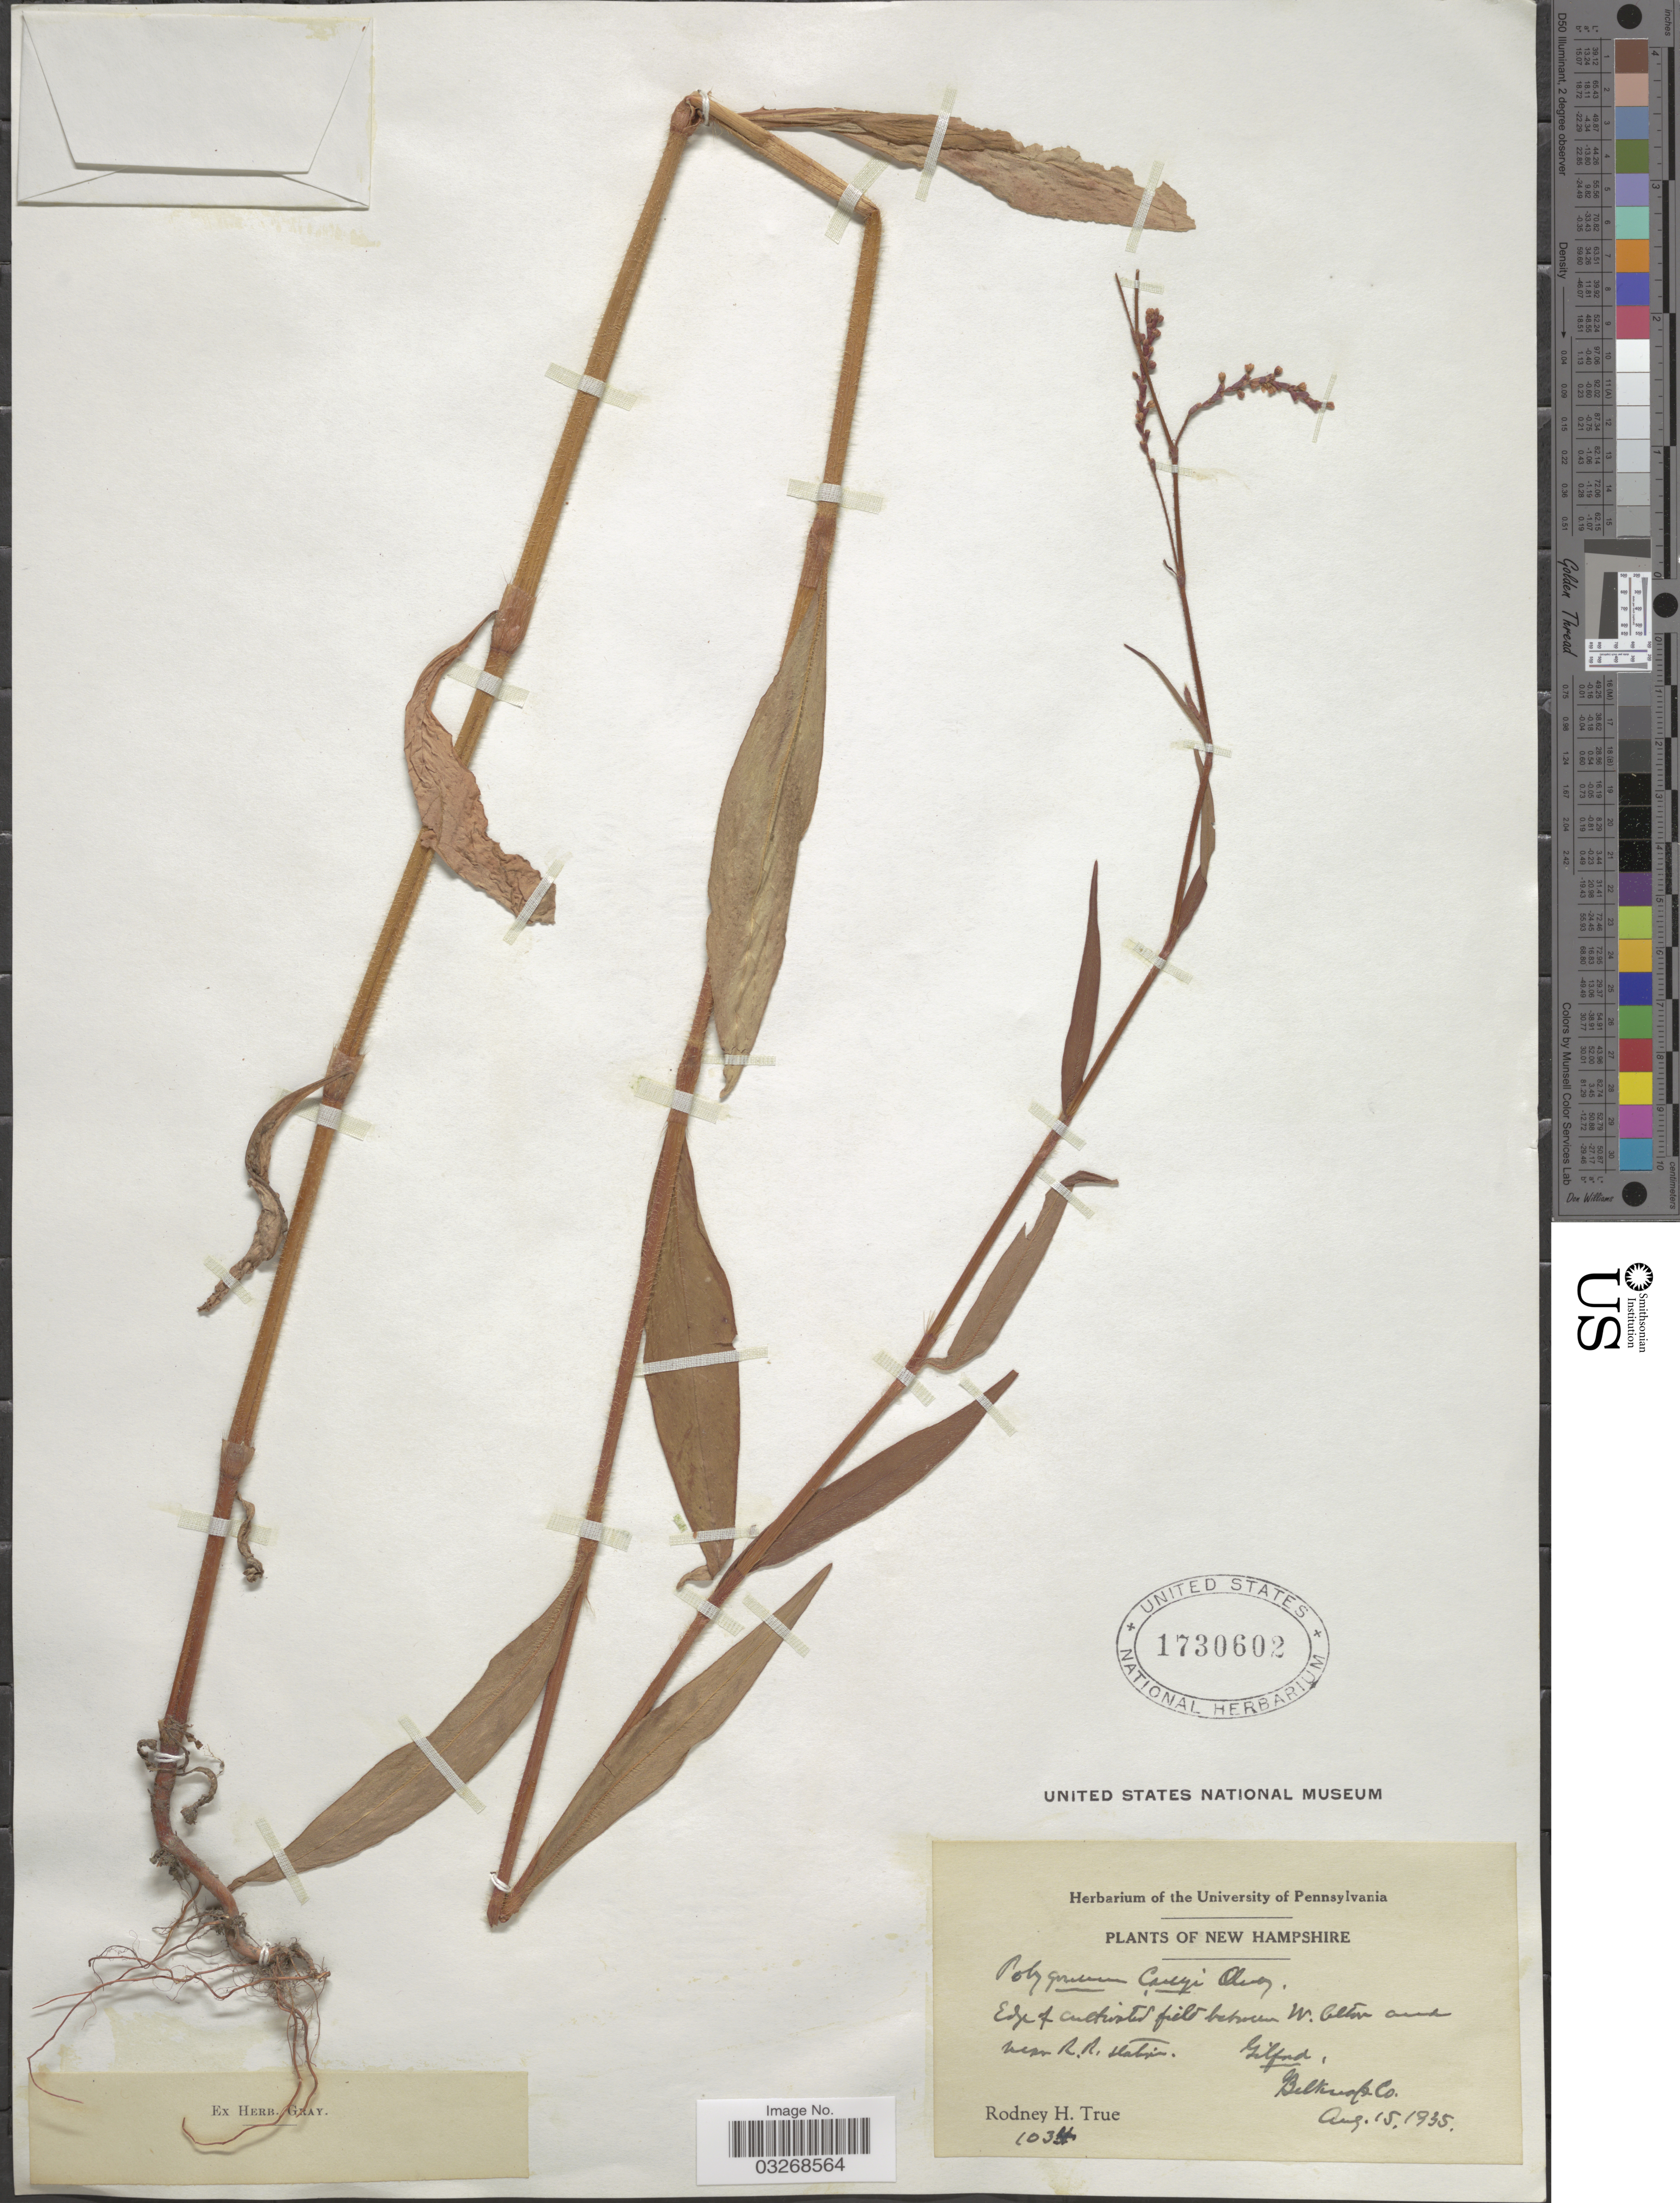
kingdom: Plantae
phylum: Tracheophyta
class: Magnoliopsida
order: Caryophyllales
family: Polygonaceae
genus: Persicaria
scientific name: Persicaria careyi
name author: (Olney) Greene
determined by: Atha, D. E.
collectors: R. H. True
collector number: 1034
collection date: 1935-08-15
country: United States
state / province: New Hampshire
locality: Cultivated field between W. Alton and near R.R. station. Gilford. Belknap Co.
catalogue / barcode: US 1730602